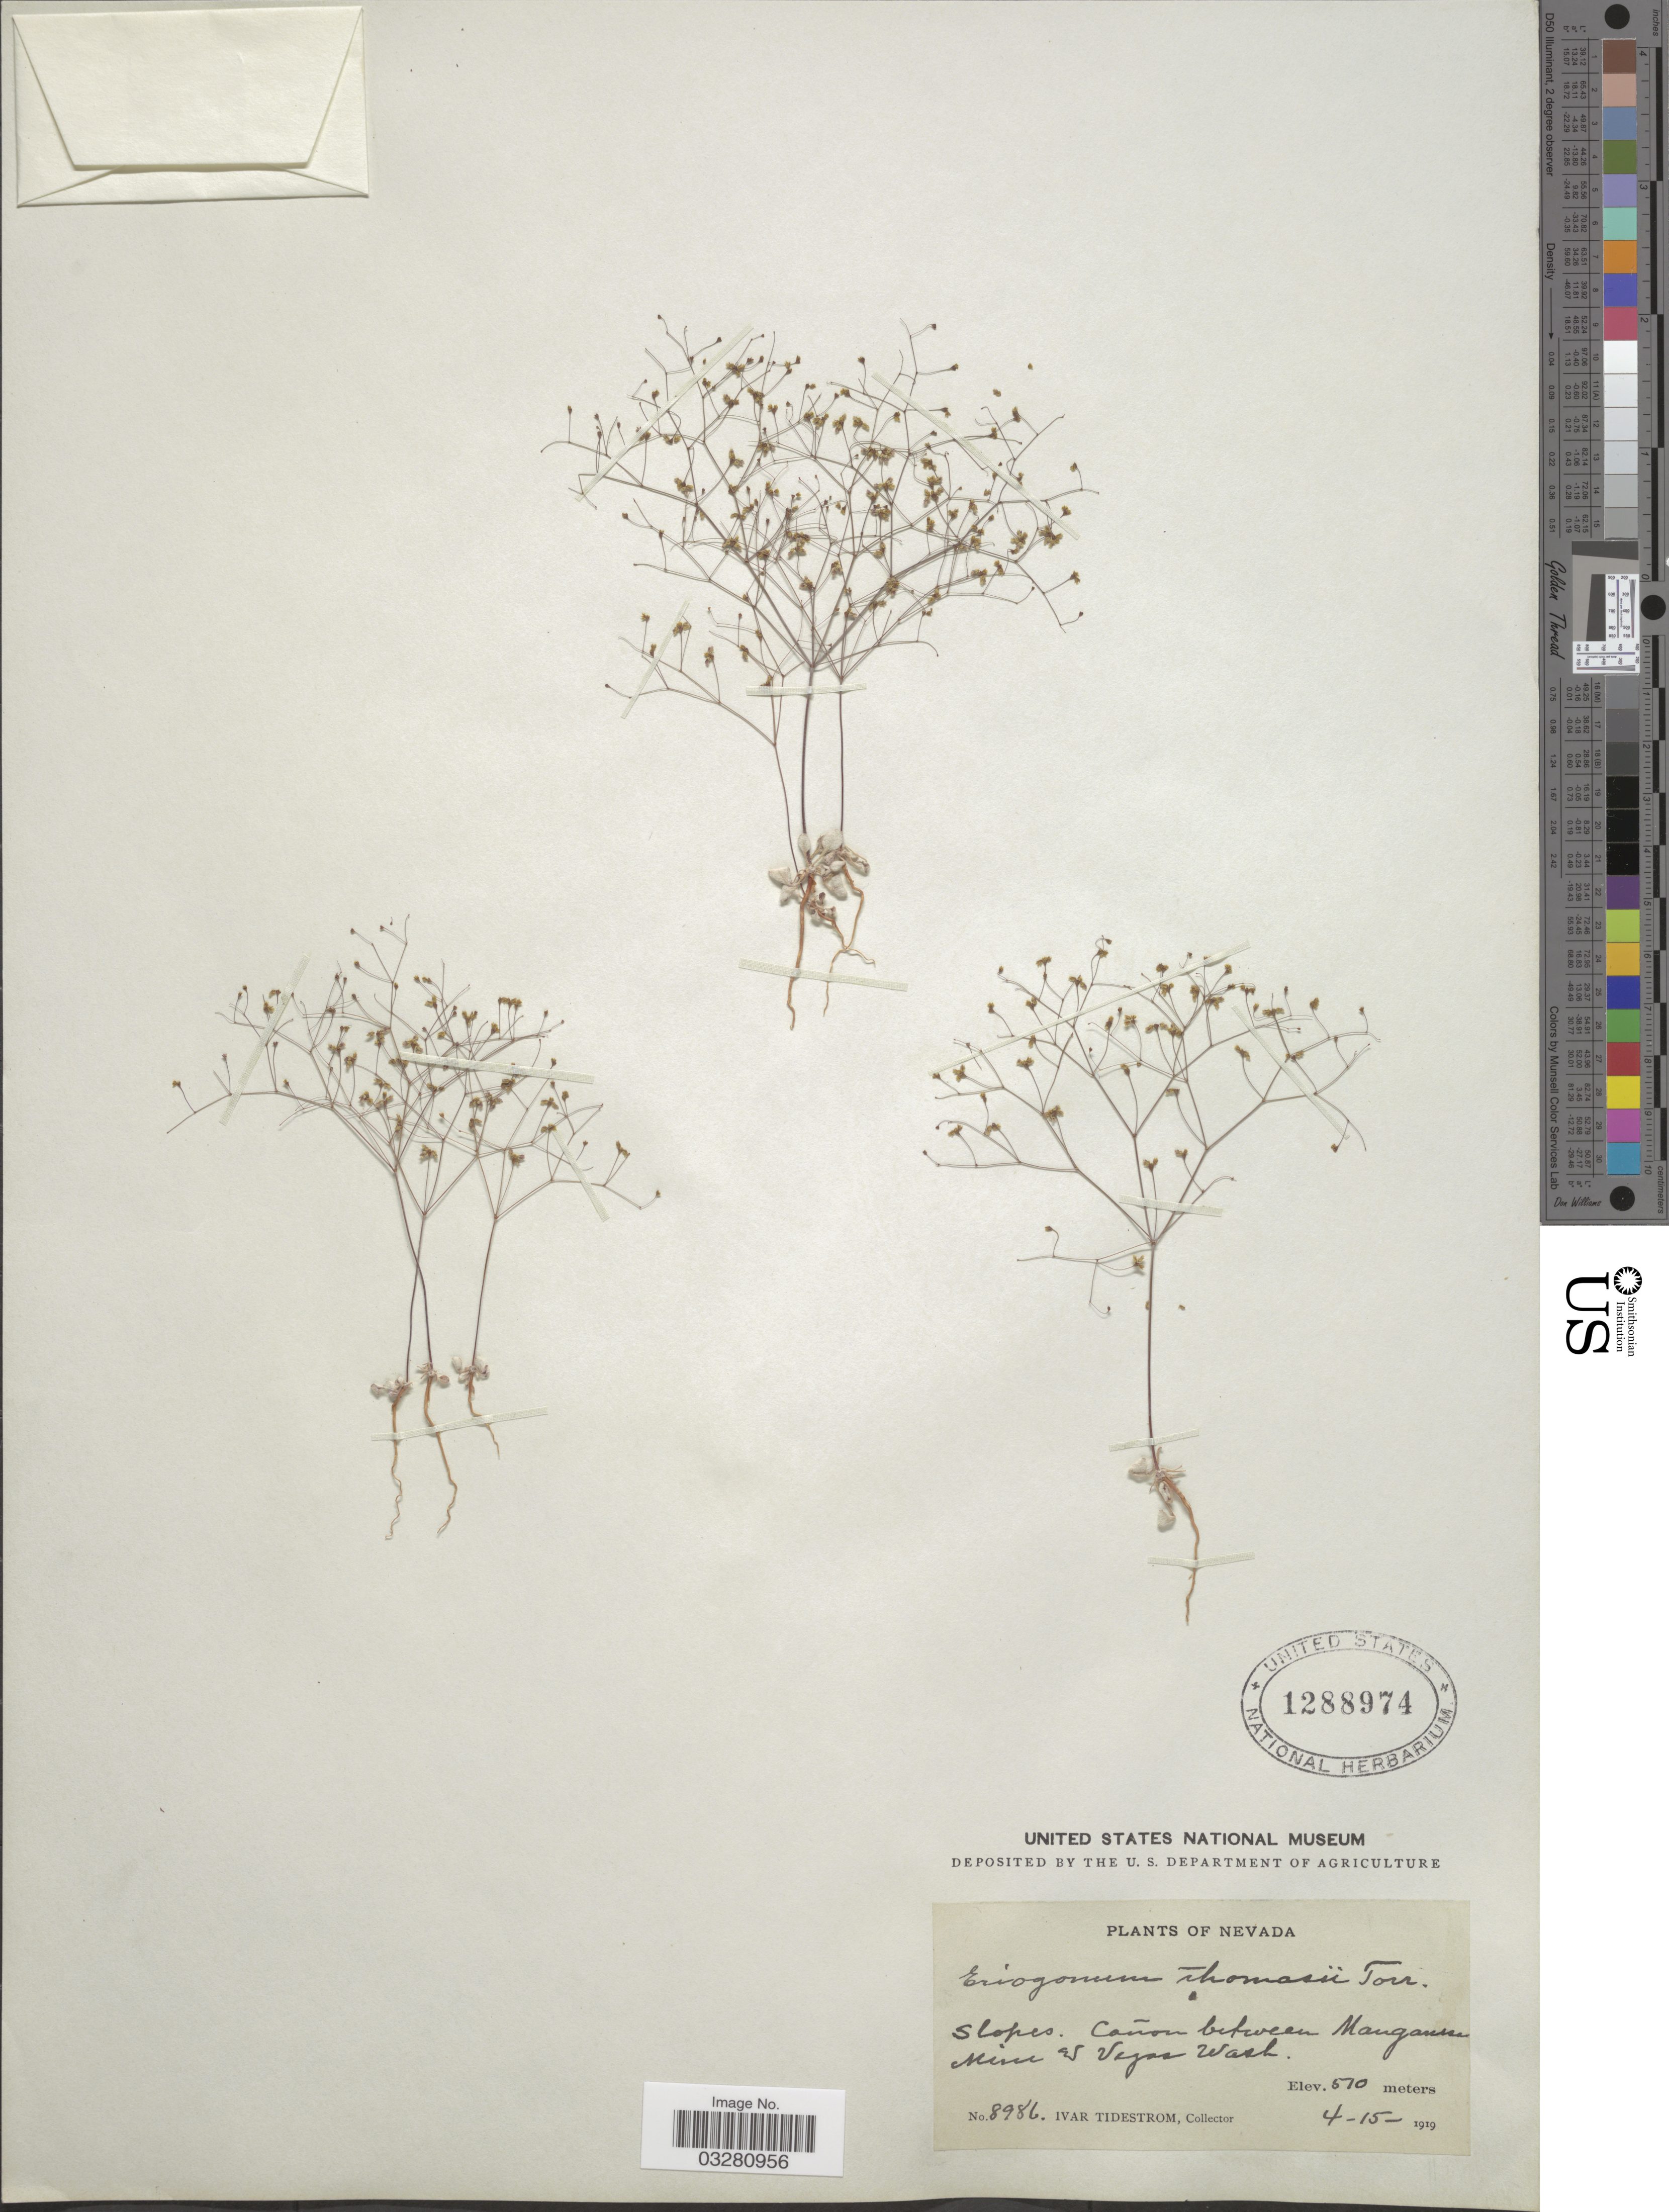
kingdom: Plantae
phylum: Tracheophyta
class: Magnoliopsida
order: Caryophyllales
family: Polygonaceae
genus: Eriogonum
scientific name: Eriogonum thomasii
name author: Torr.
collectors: I. F. Tidestrom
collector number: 8986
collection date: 1919-04-15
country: United States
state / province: Nevada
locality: Cañon between Manganese Mine & Vegas Wash.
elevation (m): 510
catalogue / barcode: US 1288974